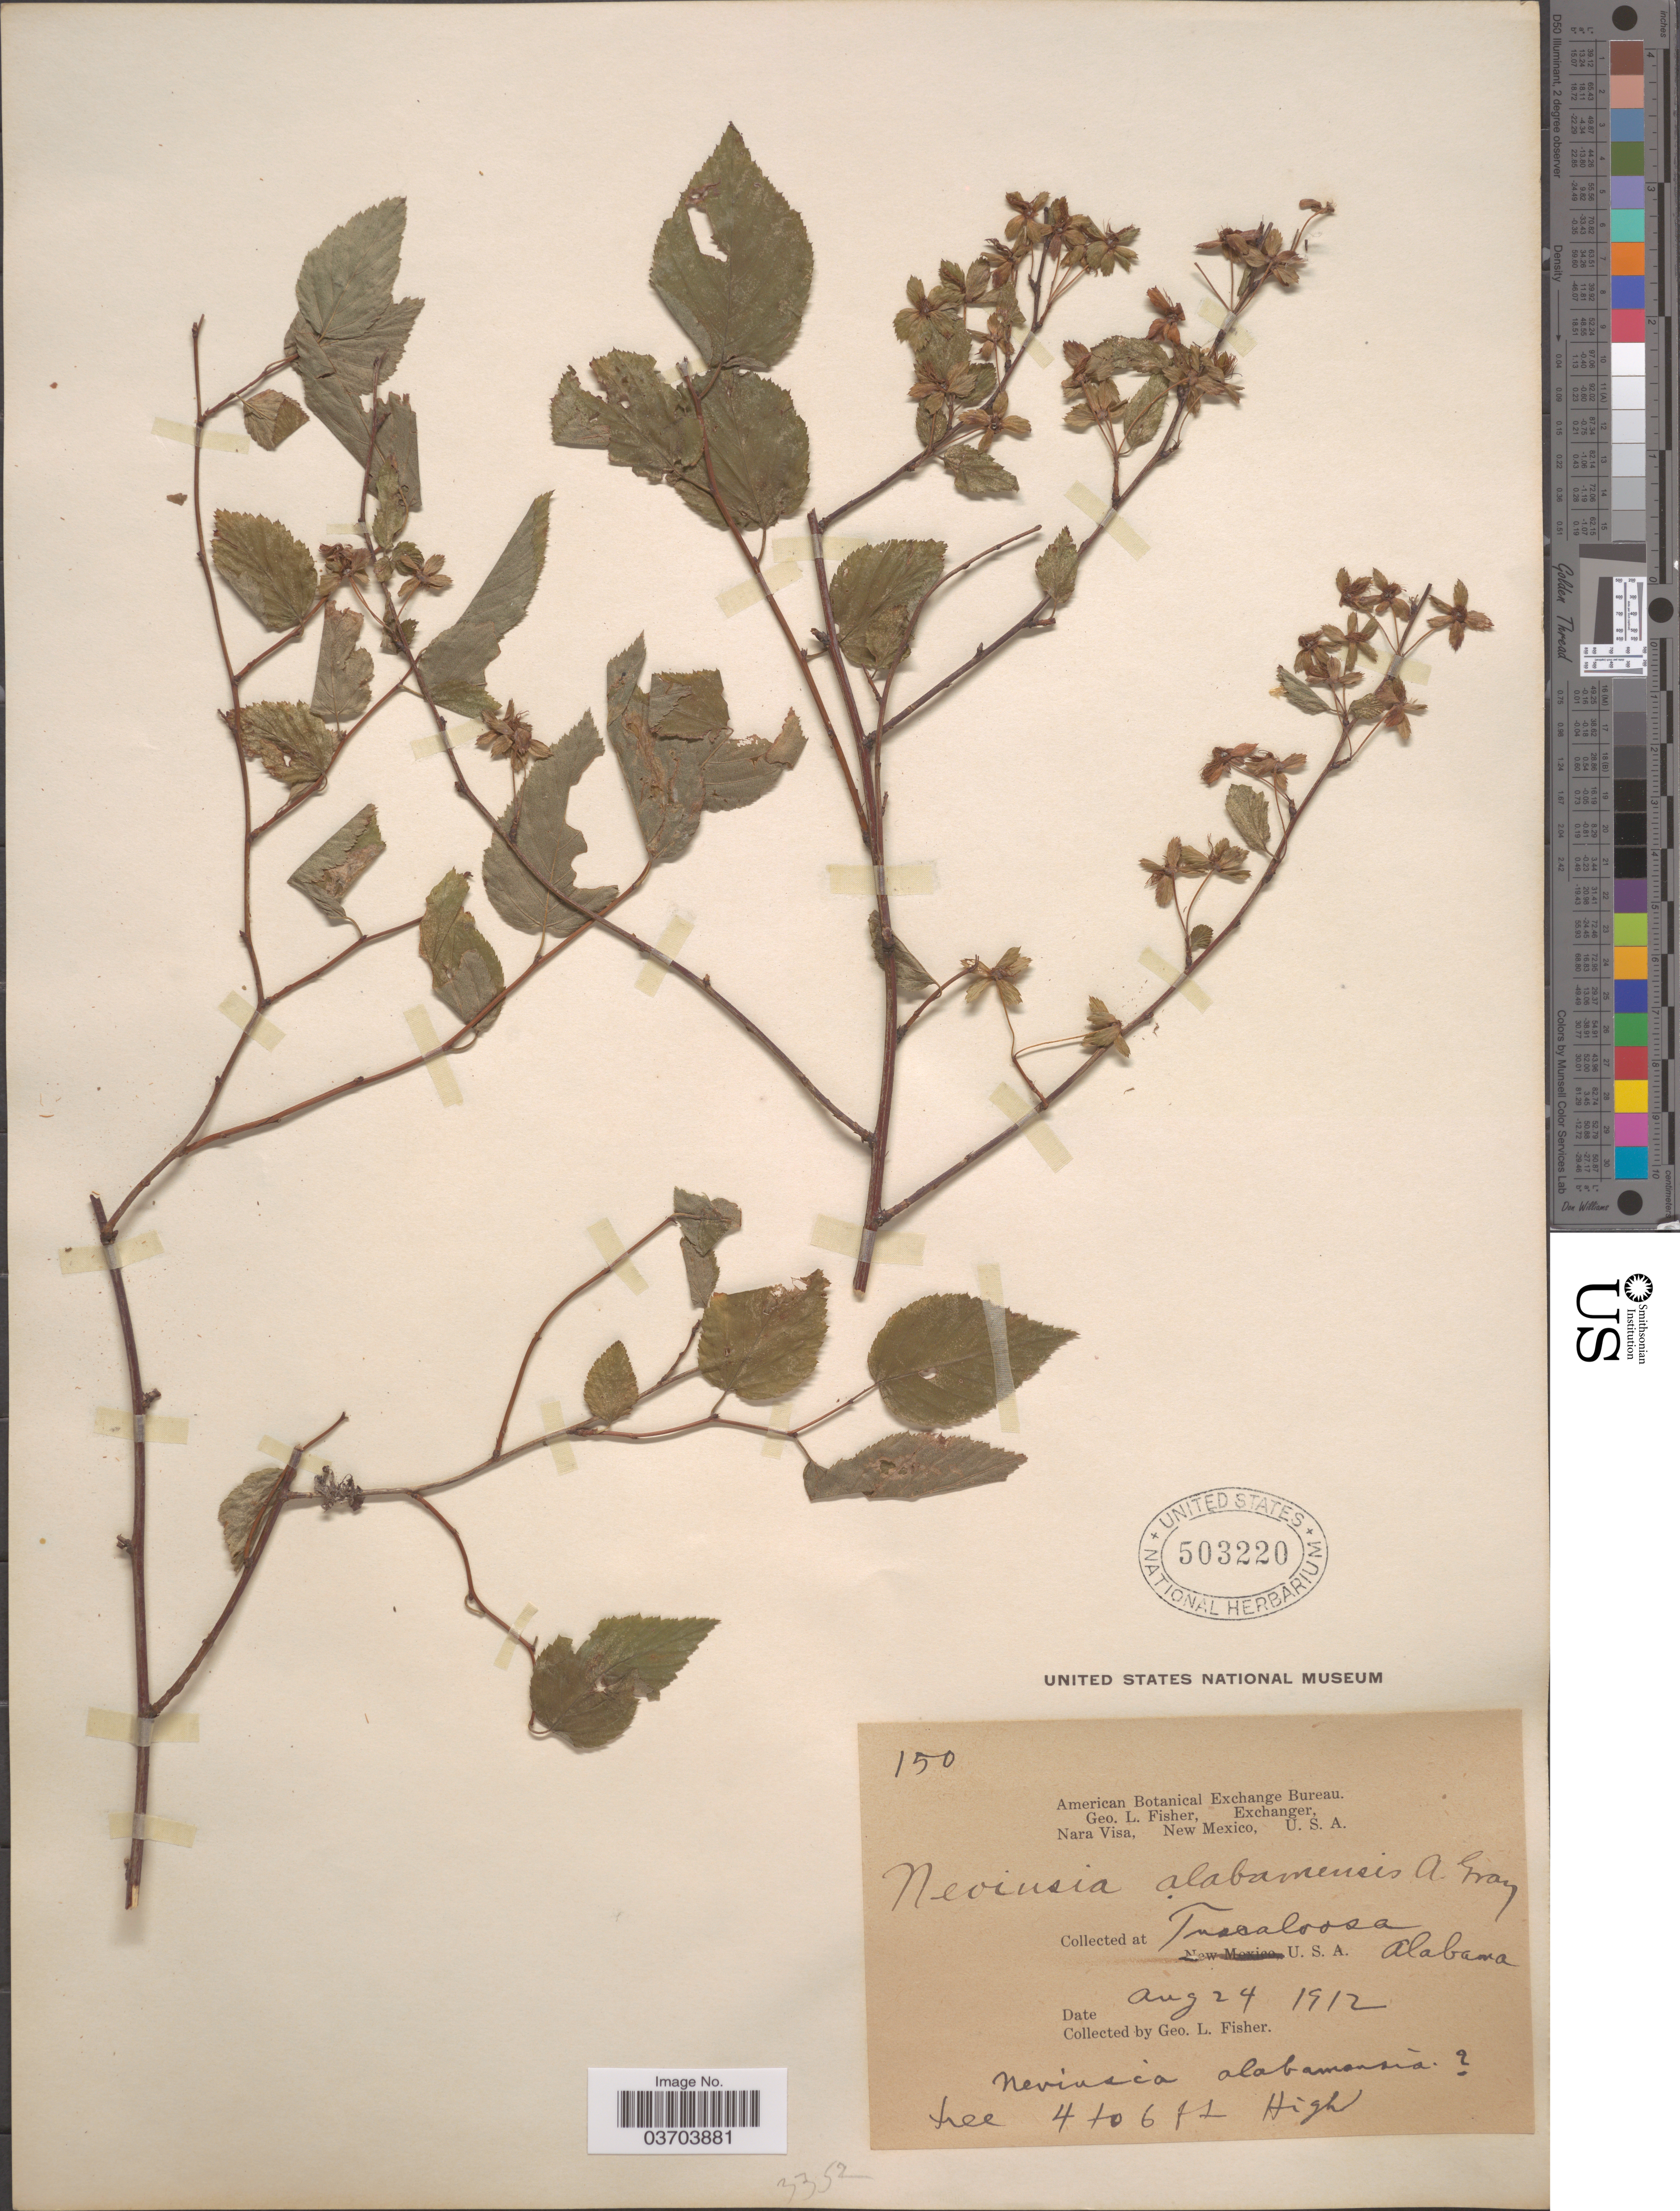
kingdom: Plantae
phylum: Tracheophyta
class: Magnoliopsida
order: Rosales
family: Rosaceae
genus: Neviusia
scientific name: Neviusia alabamensis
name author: A. Gray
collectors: G. L. Fisher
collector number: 150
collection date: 1912-08-24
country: United States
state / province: Alabama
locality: Tuscaloosa.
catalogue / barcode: US 503220